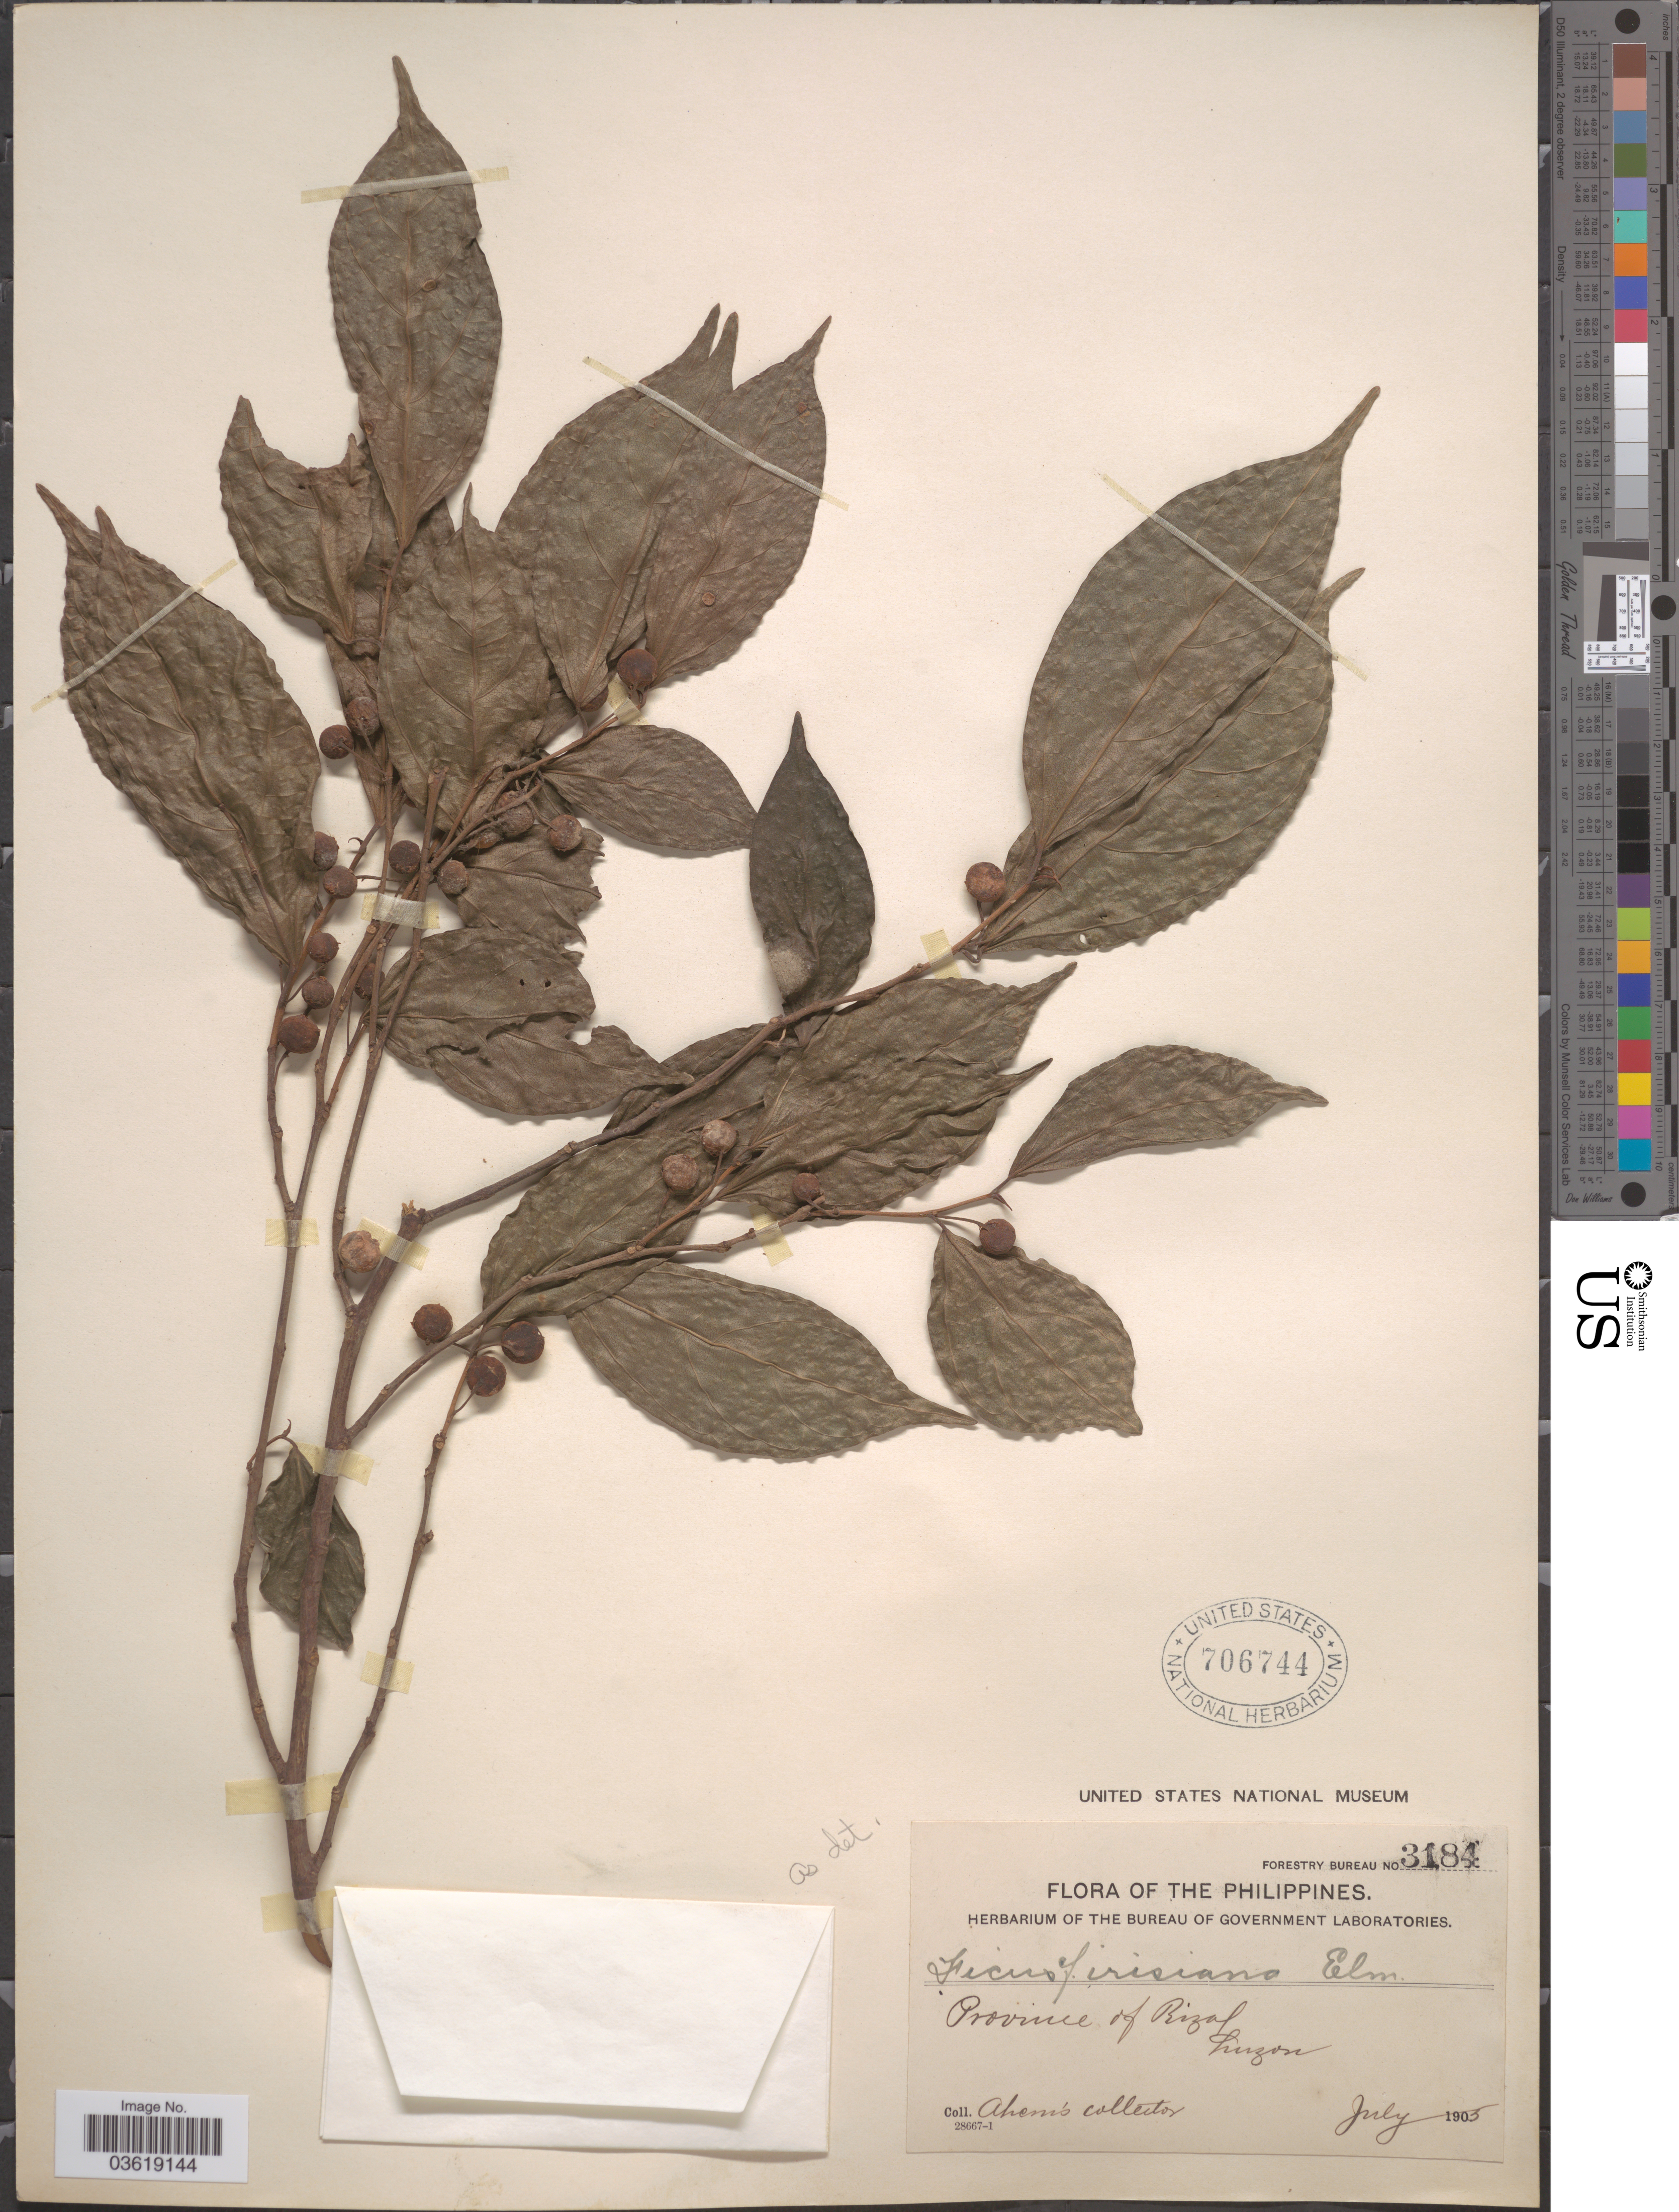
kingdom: Plantae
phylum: Tracheophyta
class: Magnoliopsida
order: Rosales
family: Moraceae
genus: Ficus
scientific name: Ficus irisana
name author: Elmer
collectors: Ahern's collector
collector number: Forestry Bureau 3184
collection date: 1905-07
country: Philippines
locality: Province of Rizal, Luzon.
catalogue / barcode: US 7106744